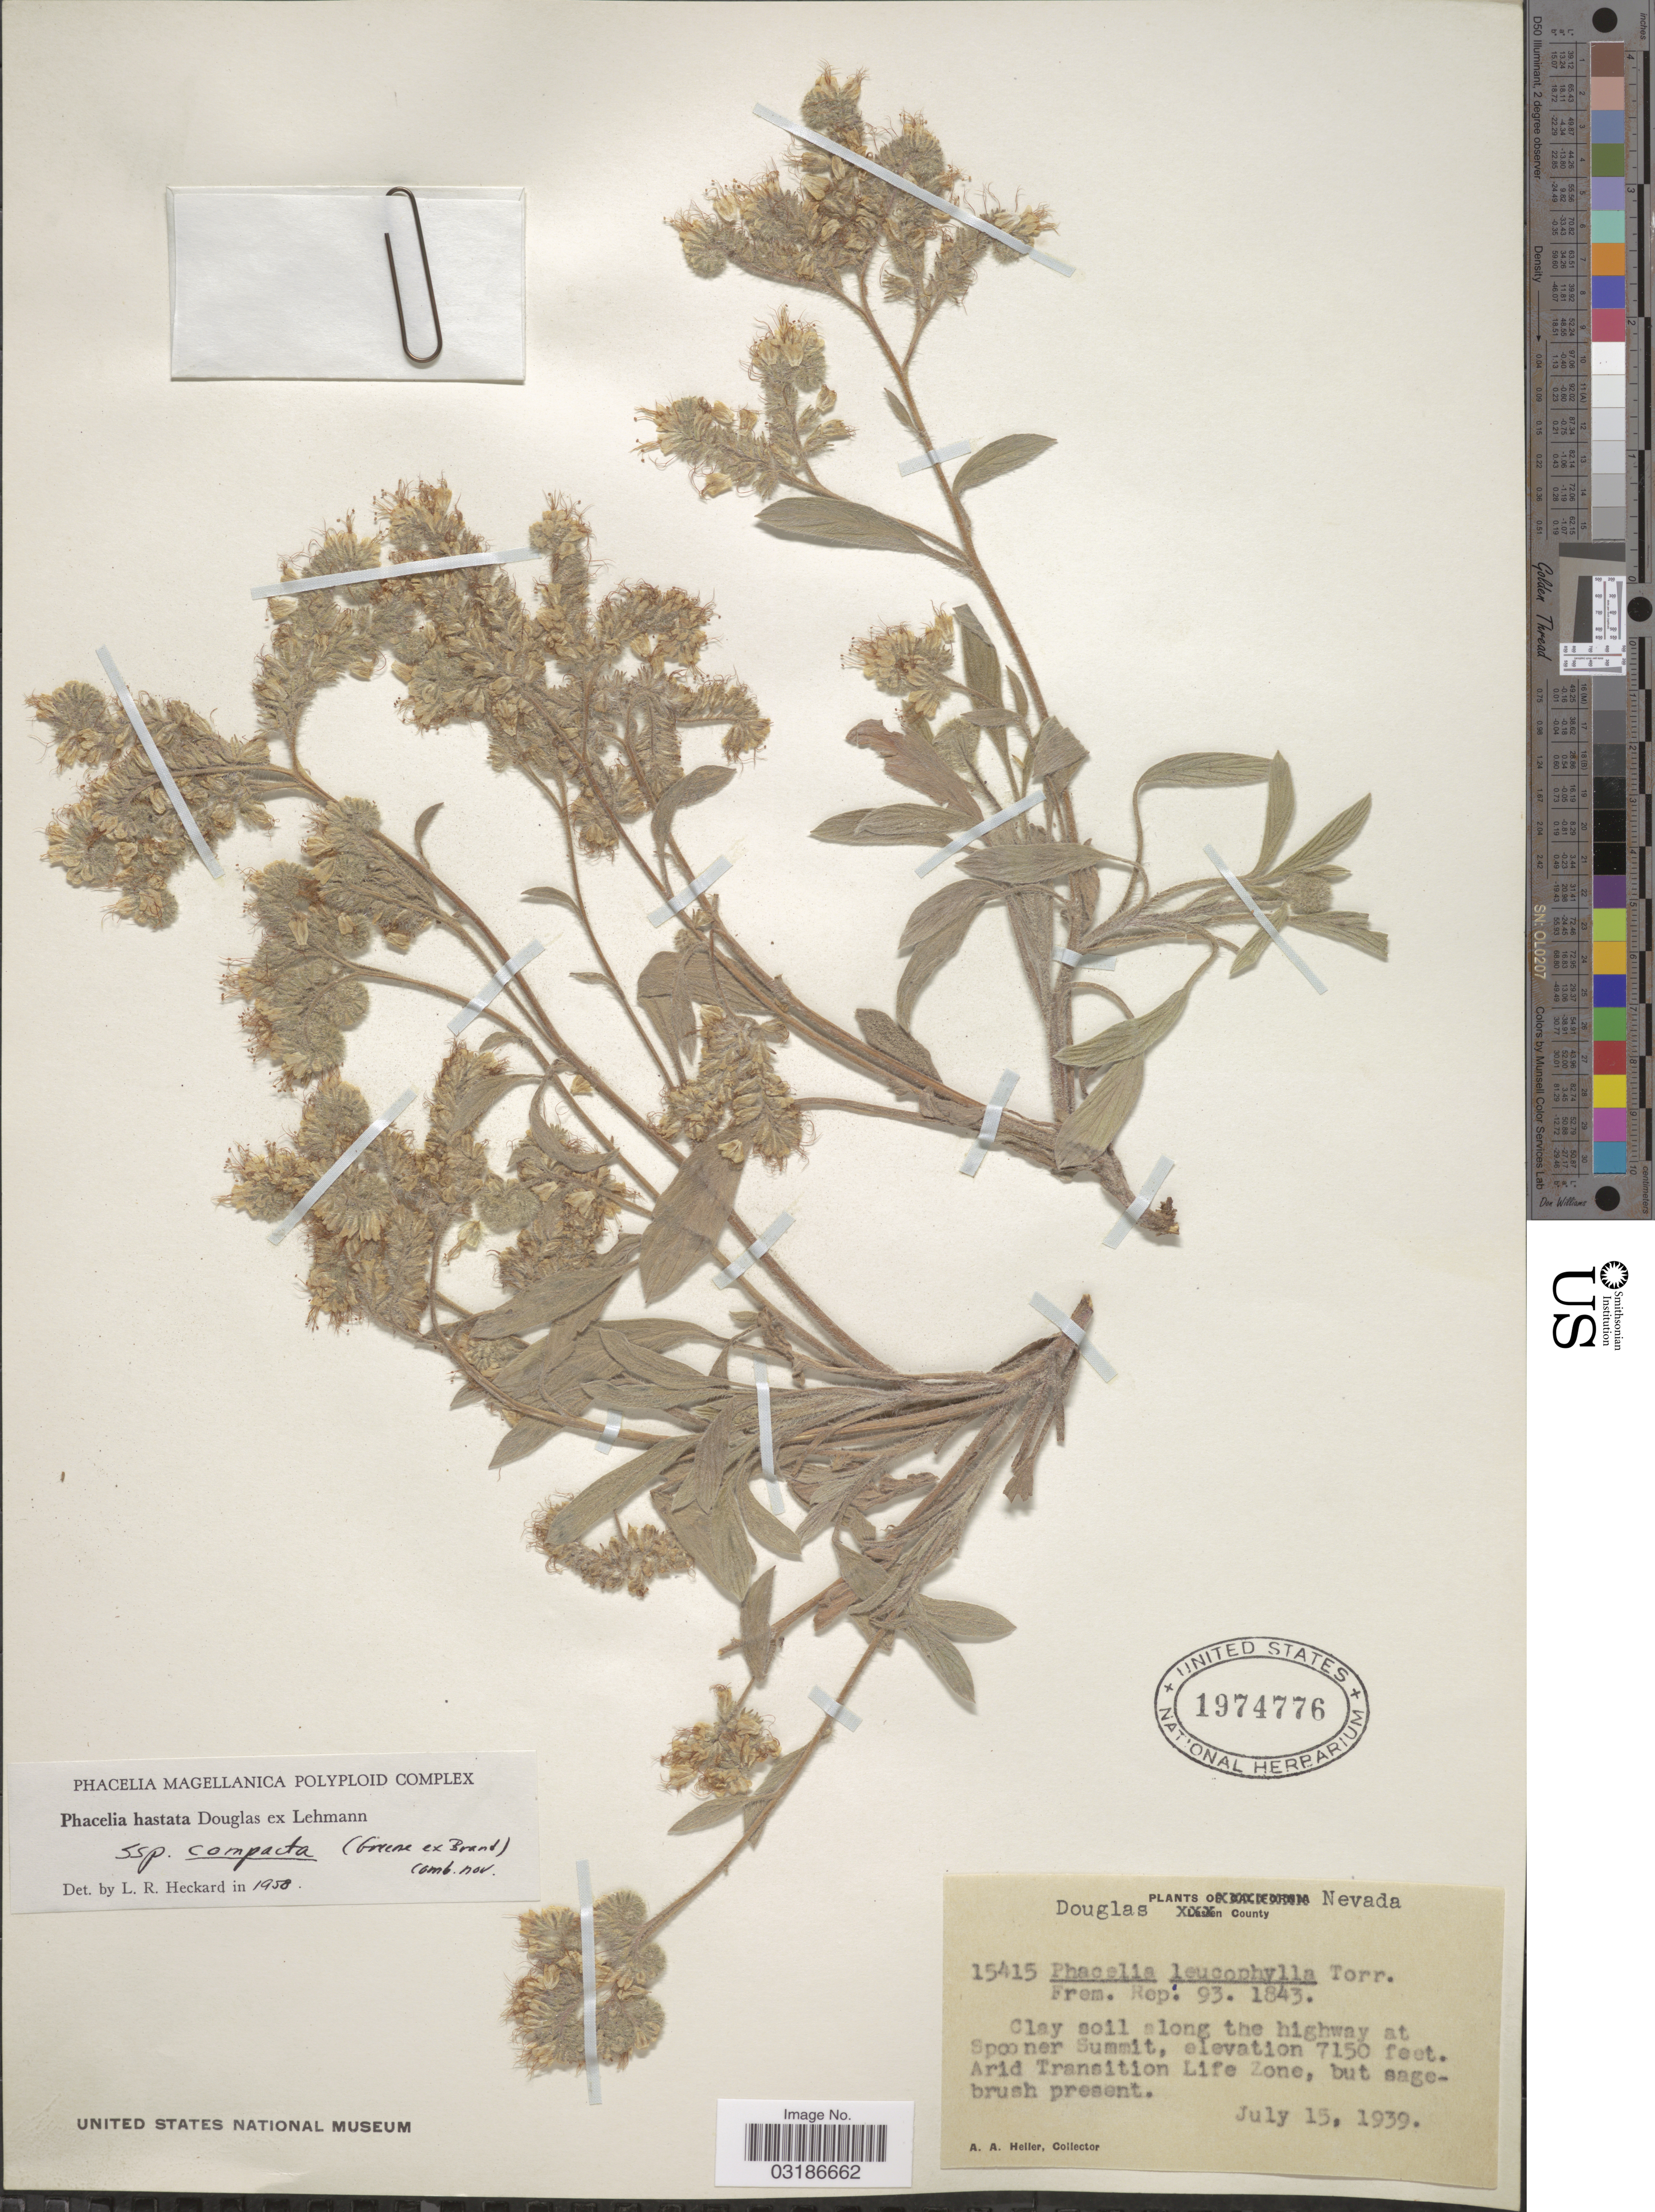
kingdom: Plantae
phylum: Tracheophyta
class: Magnoliopsida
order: Boraginales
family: Hydrophyllaceae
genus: Phacelia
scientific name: Phacelia hastata subsp. compacta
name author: (Brand) Heckard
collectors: A. A. Heller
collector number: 15415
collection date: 1939-07-15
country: United States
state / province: Nevada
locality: Douglas County, Clay soil along the highway at Spooner Summit. Arid Transition Life Zone.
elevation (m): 2179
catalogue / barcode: US 1974776